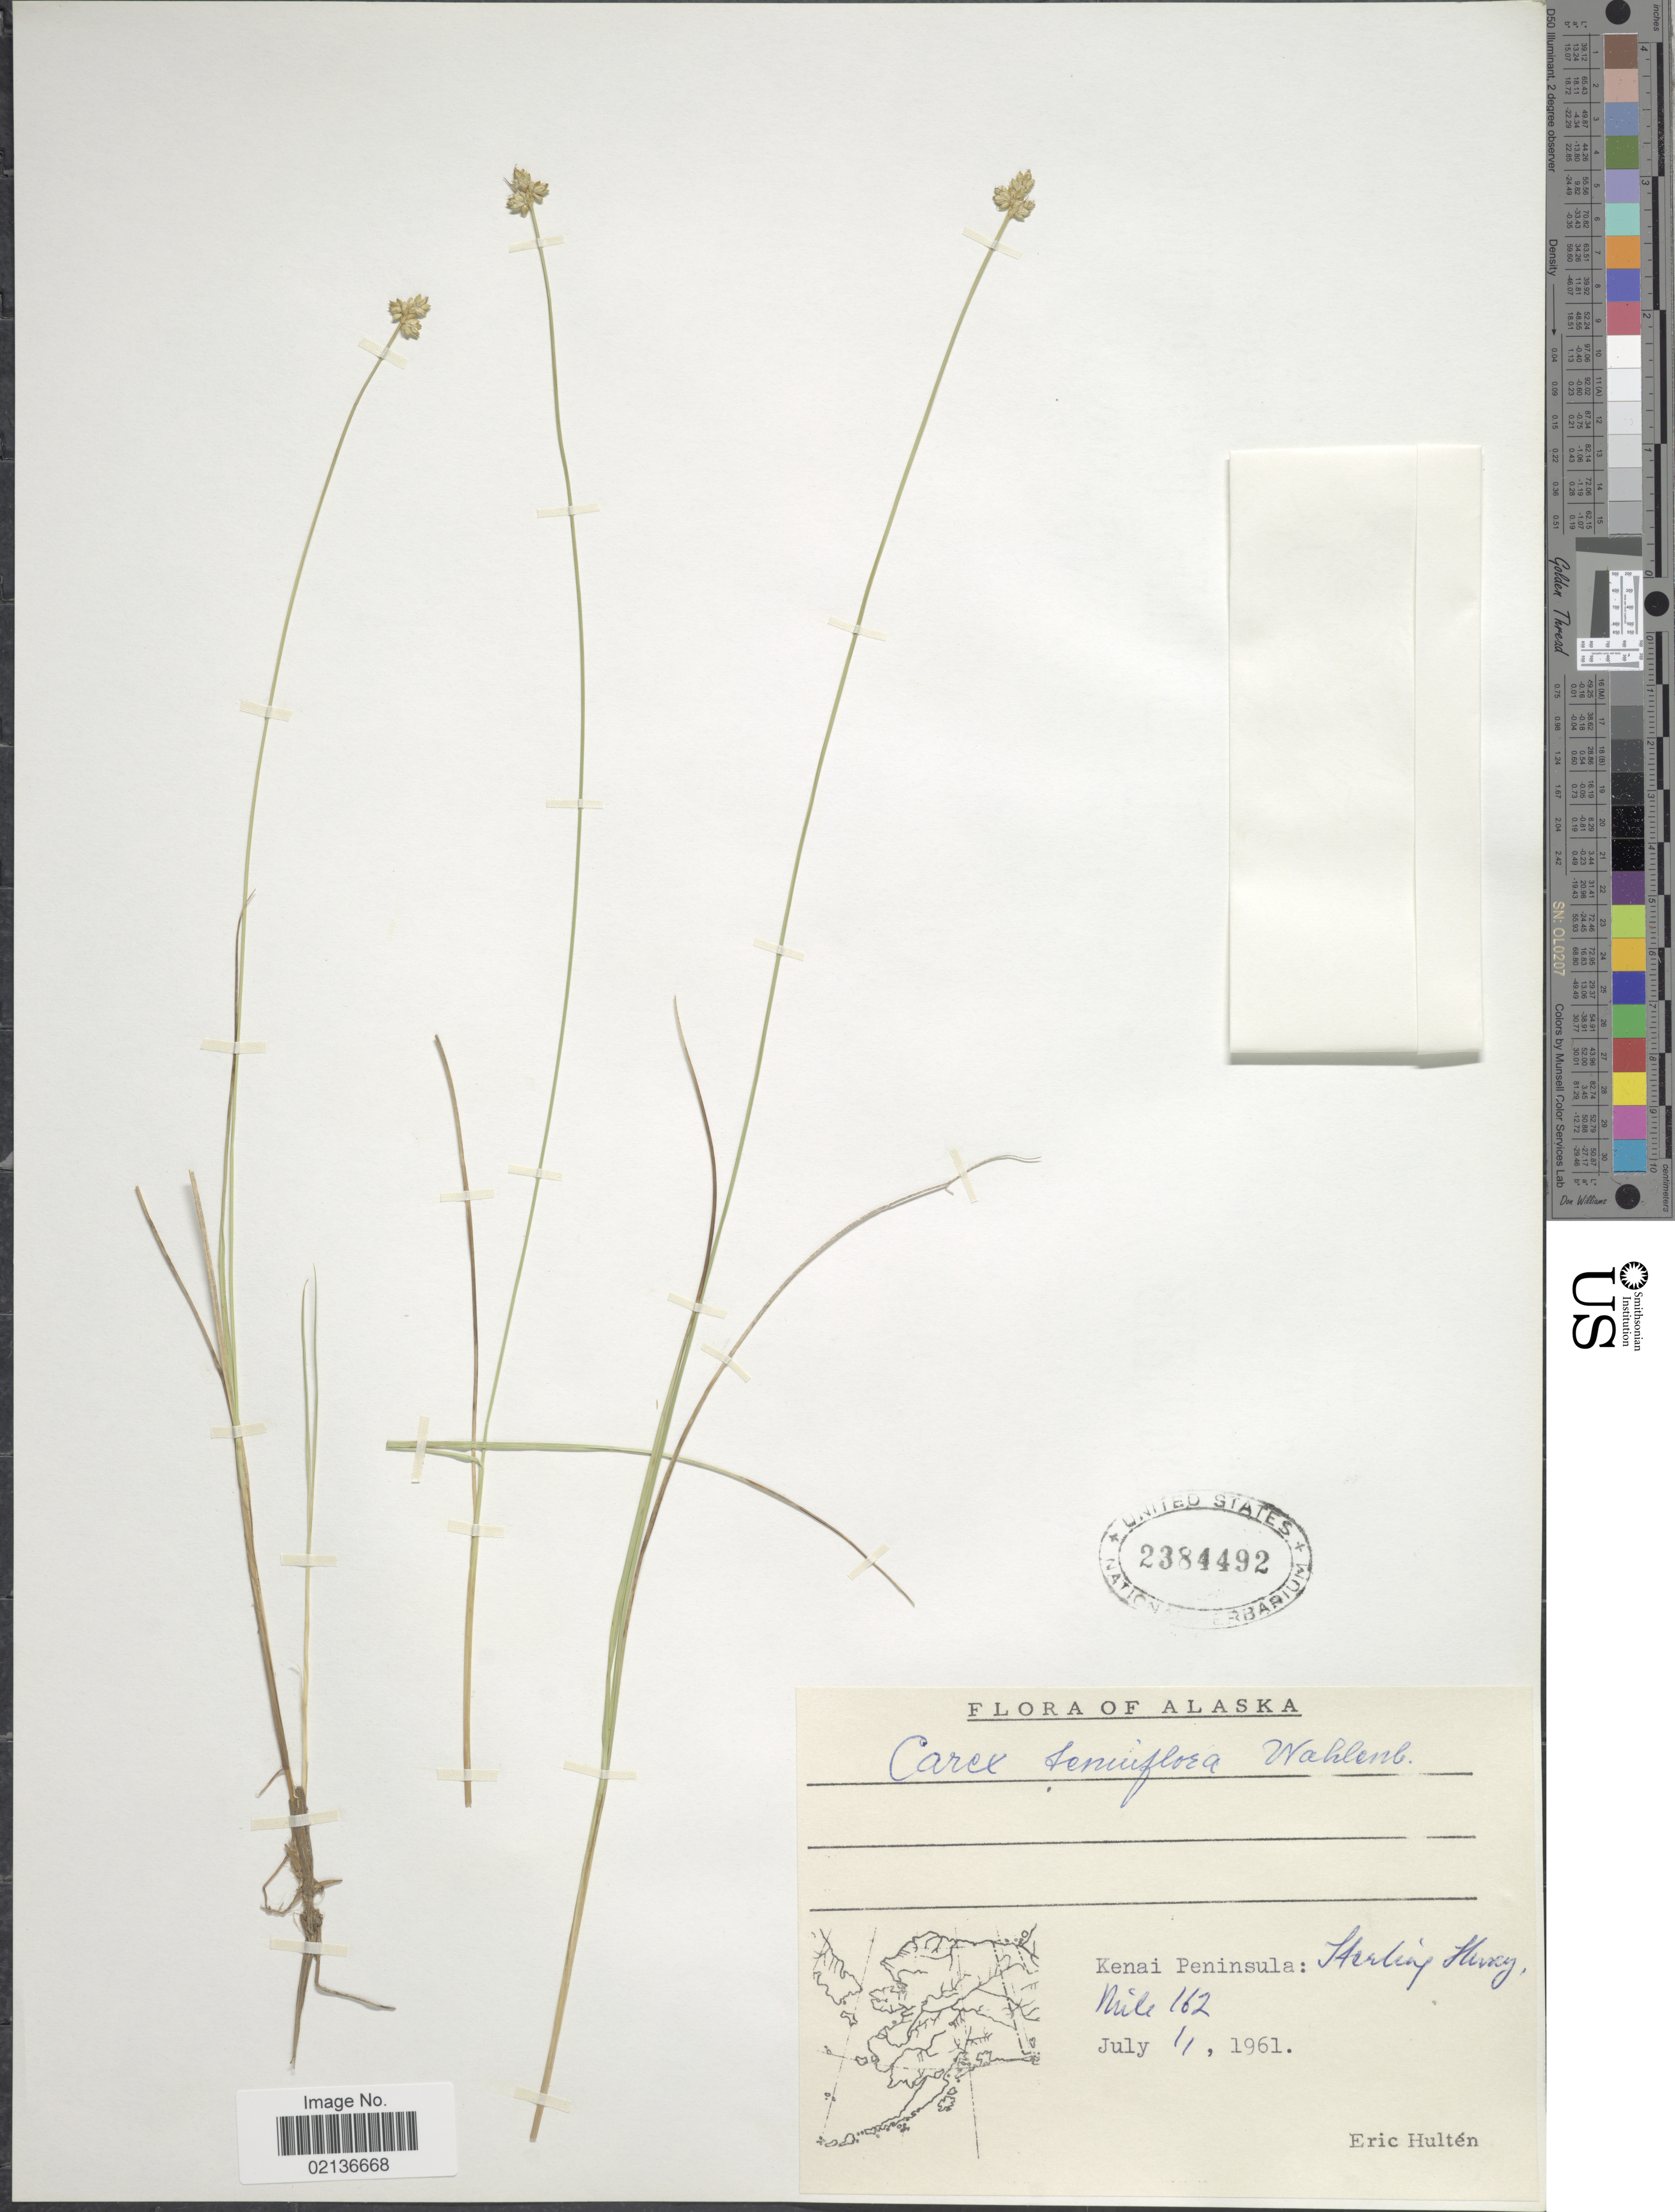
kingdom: Plantae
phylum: Tracheophyta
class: Liliopsida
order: Poales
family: Cyperaceae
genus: Carex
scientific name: Carex tenuiflora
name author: Wahlenb.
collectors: E. G. Hultén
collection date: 1961-07-11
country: United States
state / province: Alaska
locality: Kenai Peninsula: Sterling Hwy., Mile 162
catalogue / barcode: US 2384492